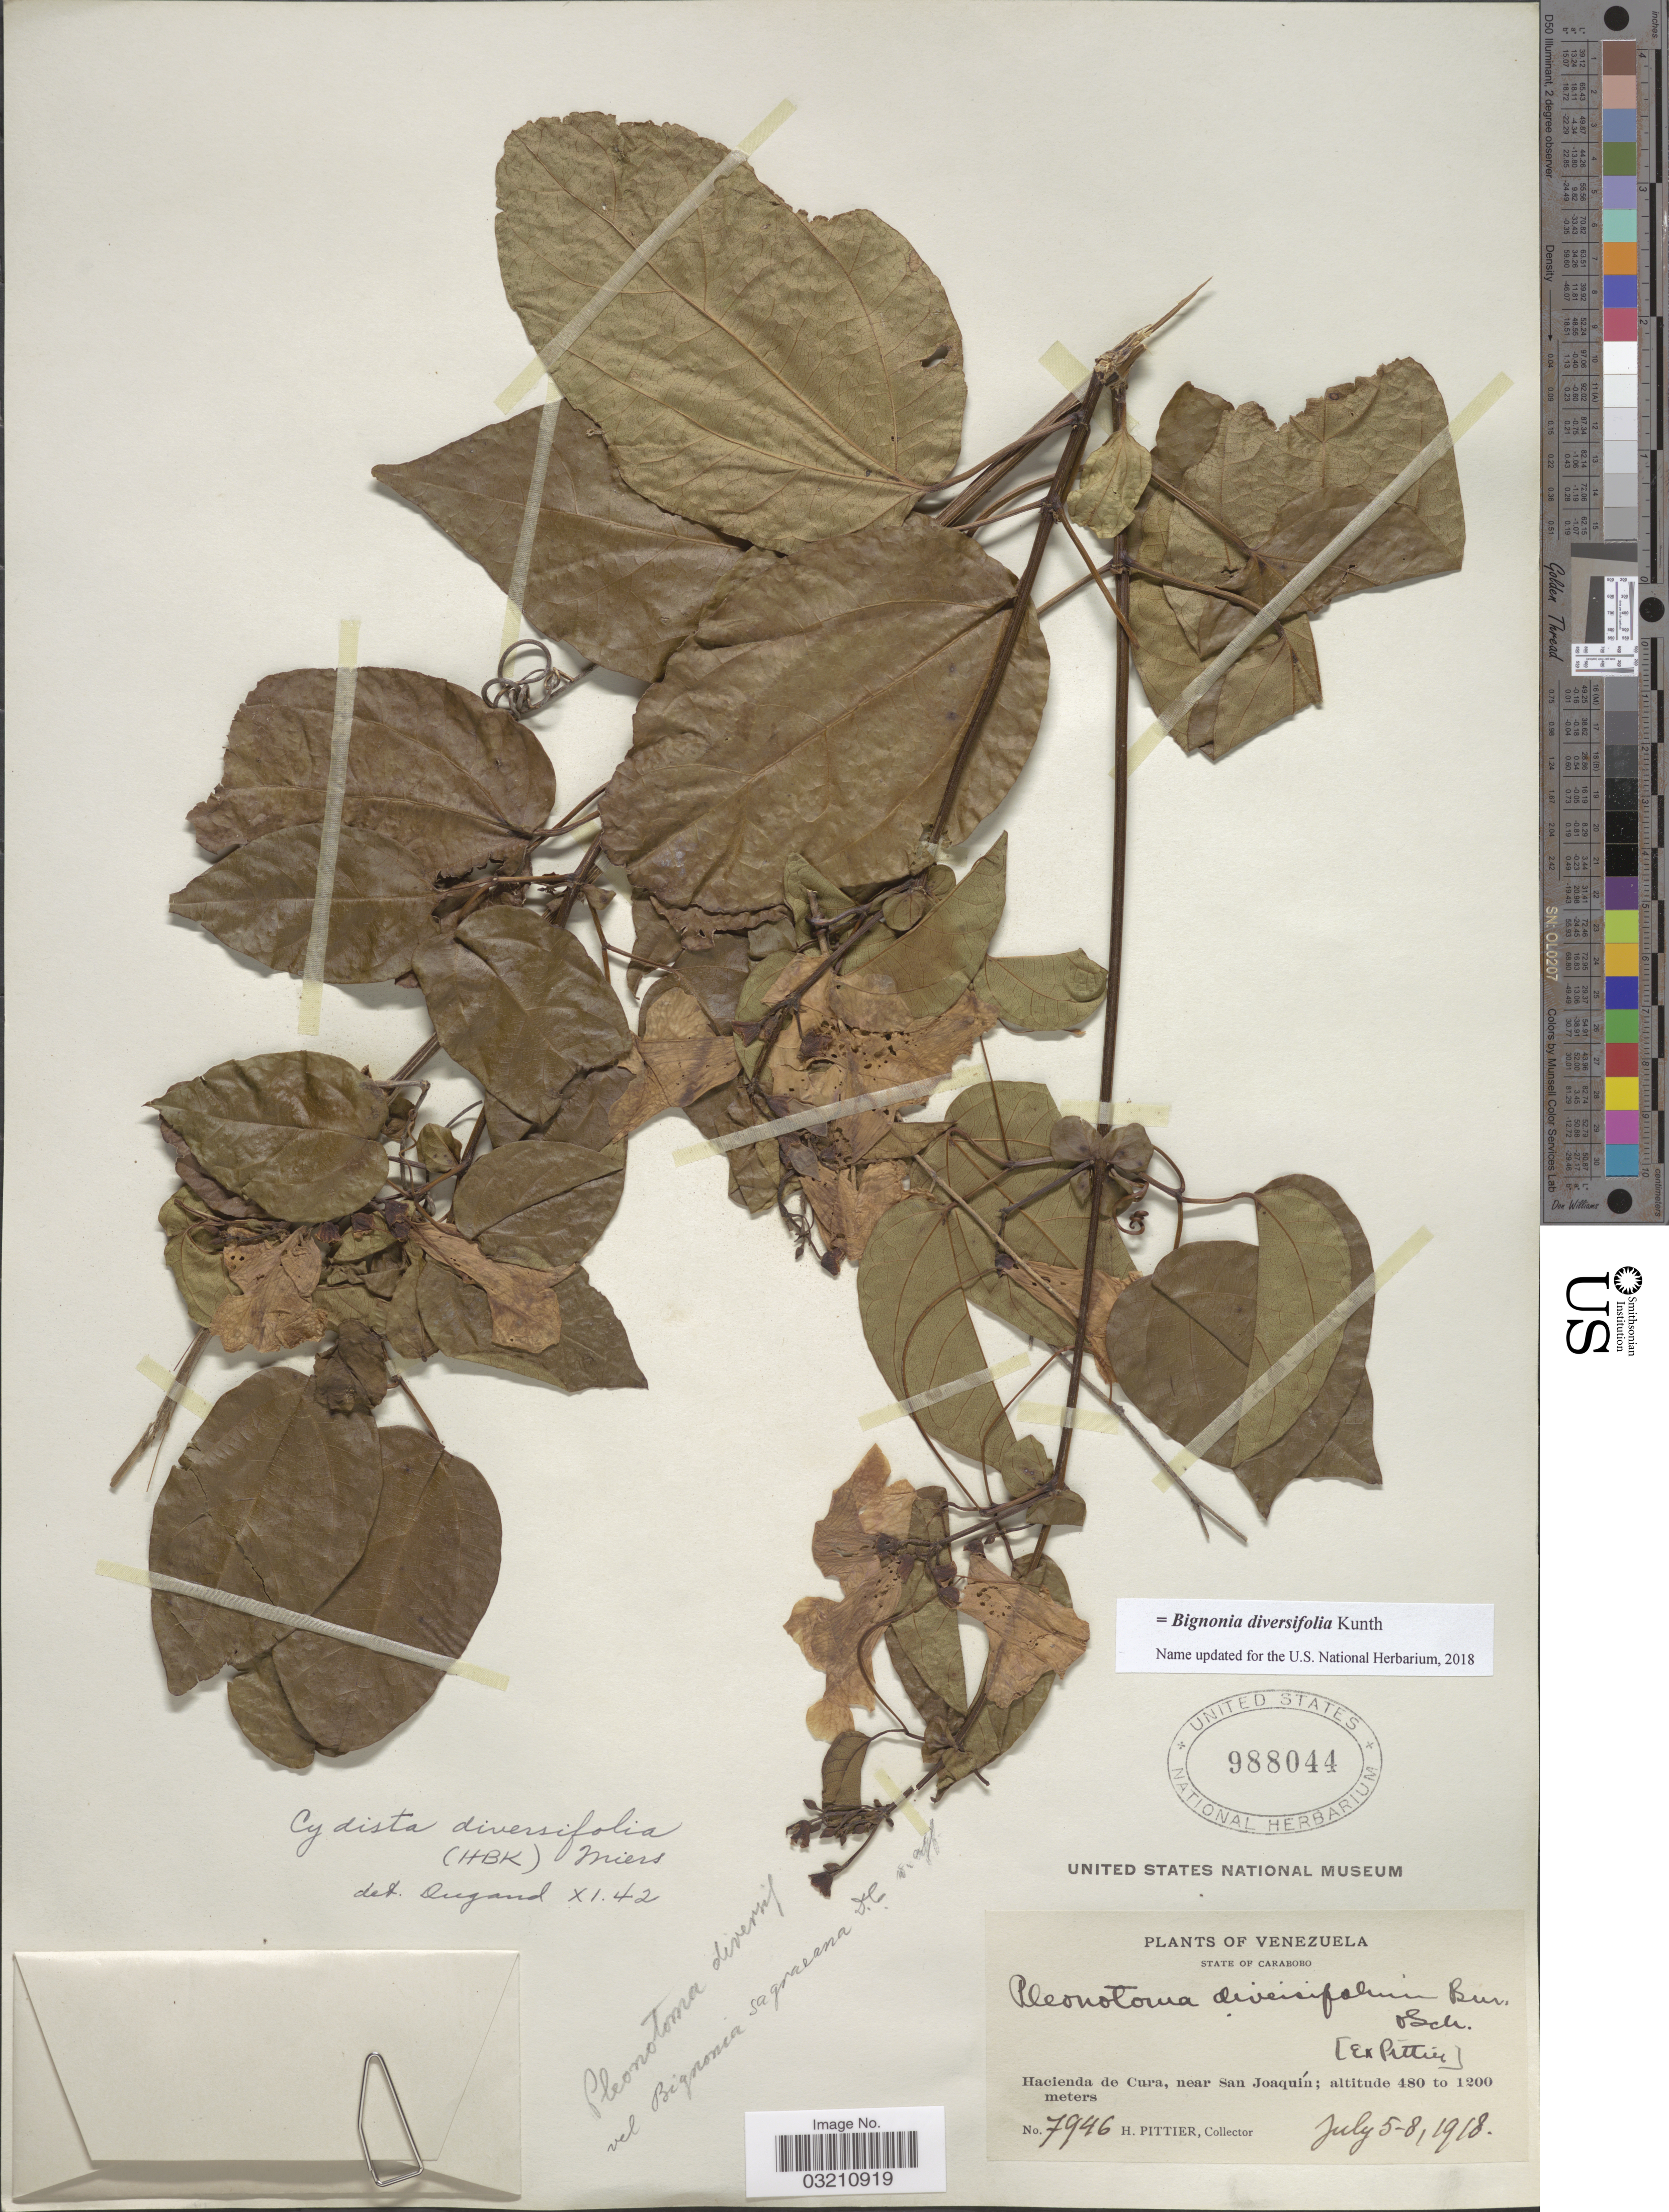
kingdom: Plantae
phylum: Tracheophyta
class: Magnoliopsida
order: Lamiales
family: Bignoniaceae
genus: Bignonia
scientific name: Bignonia diversifolia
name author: Kunth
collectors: H. F. Pittier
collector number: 7946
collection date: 1918-07-05/1918-07-08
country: Venezuela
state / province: Carabobo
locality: Hacienda de Cura, near San Joaquín.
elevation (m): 480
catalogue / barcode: US 988044